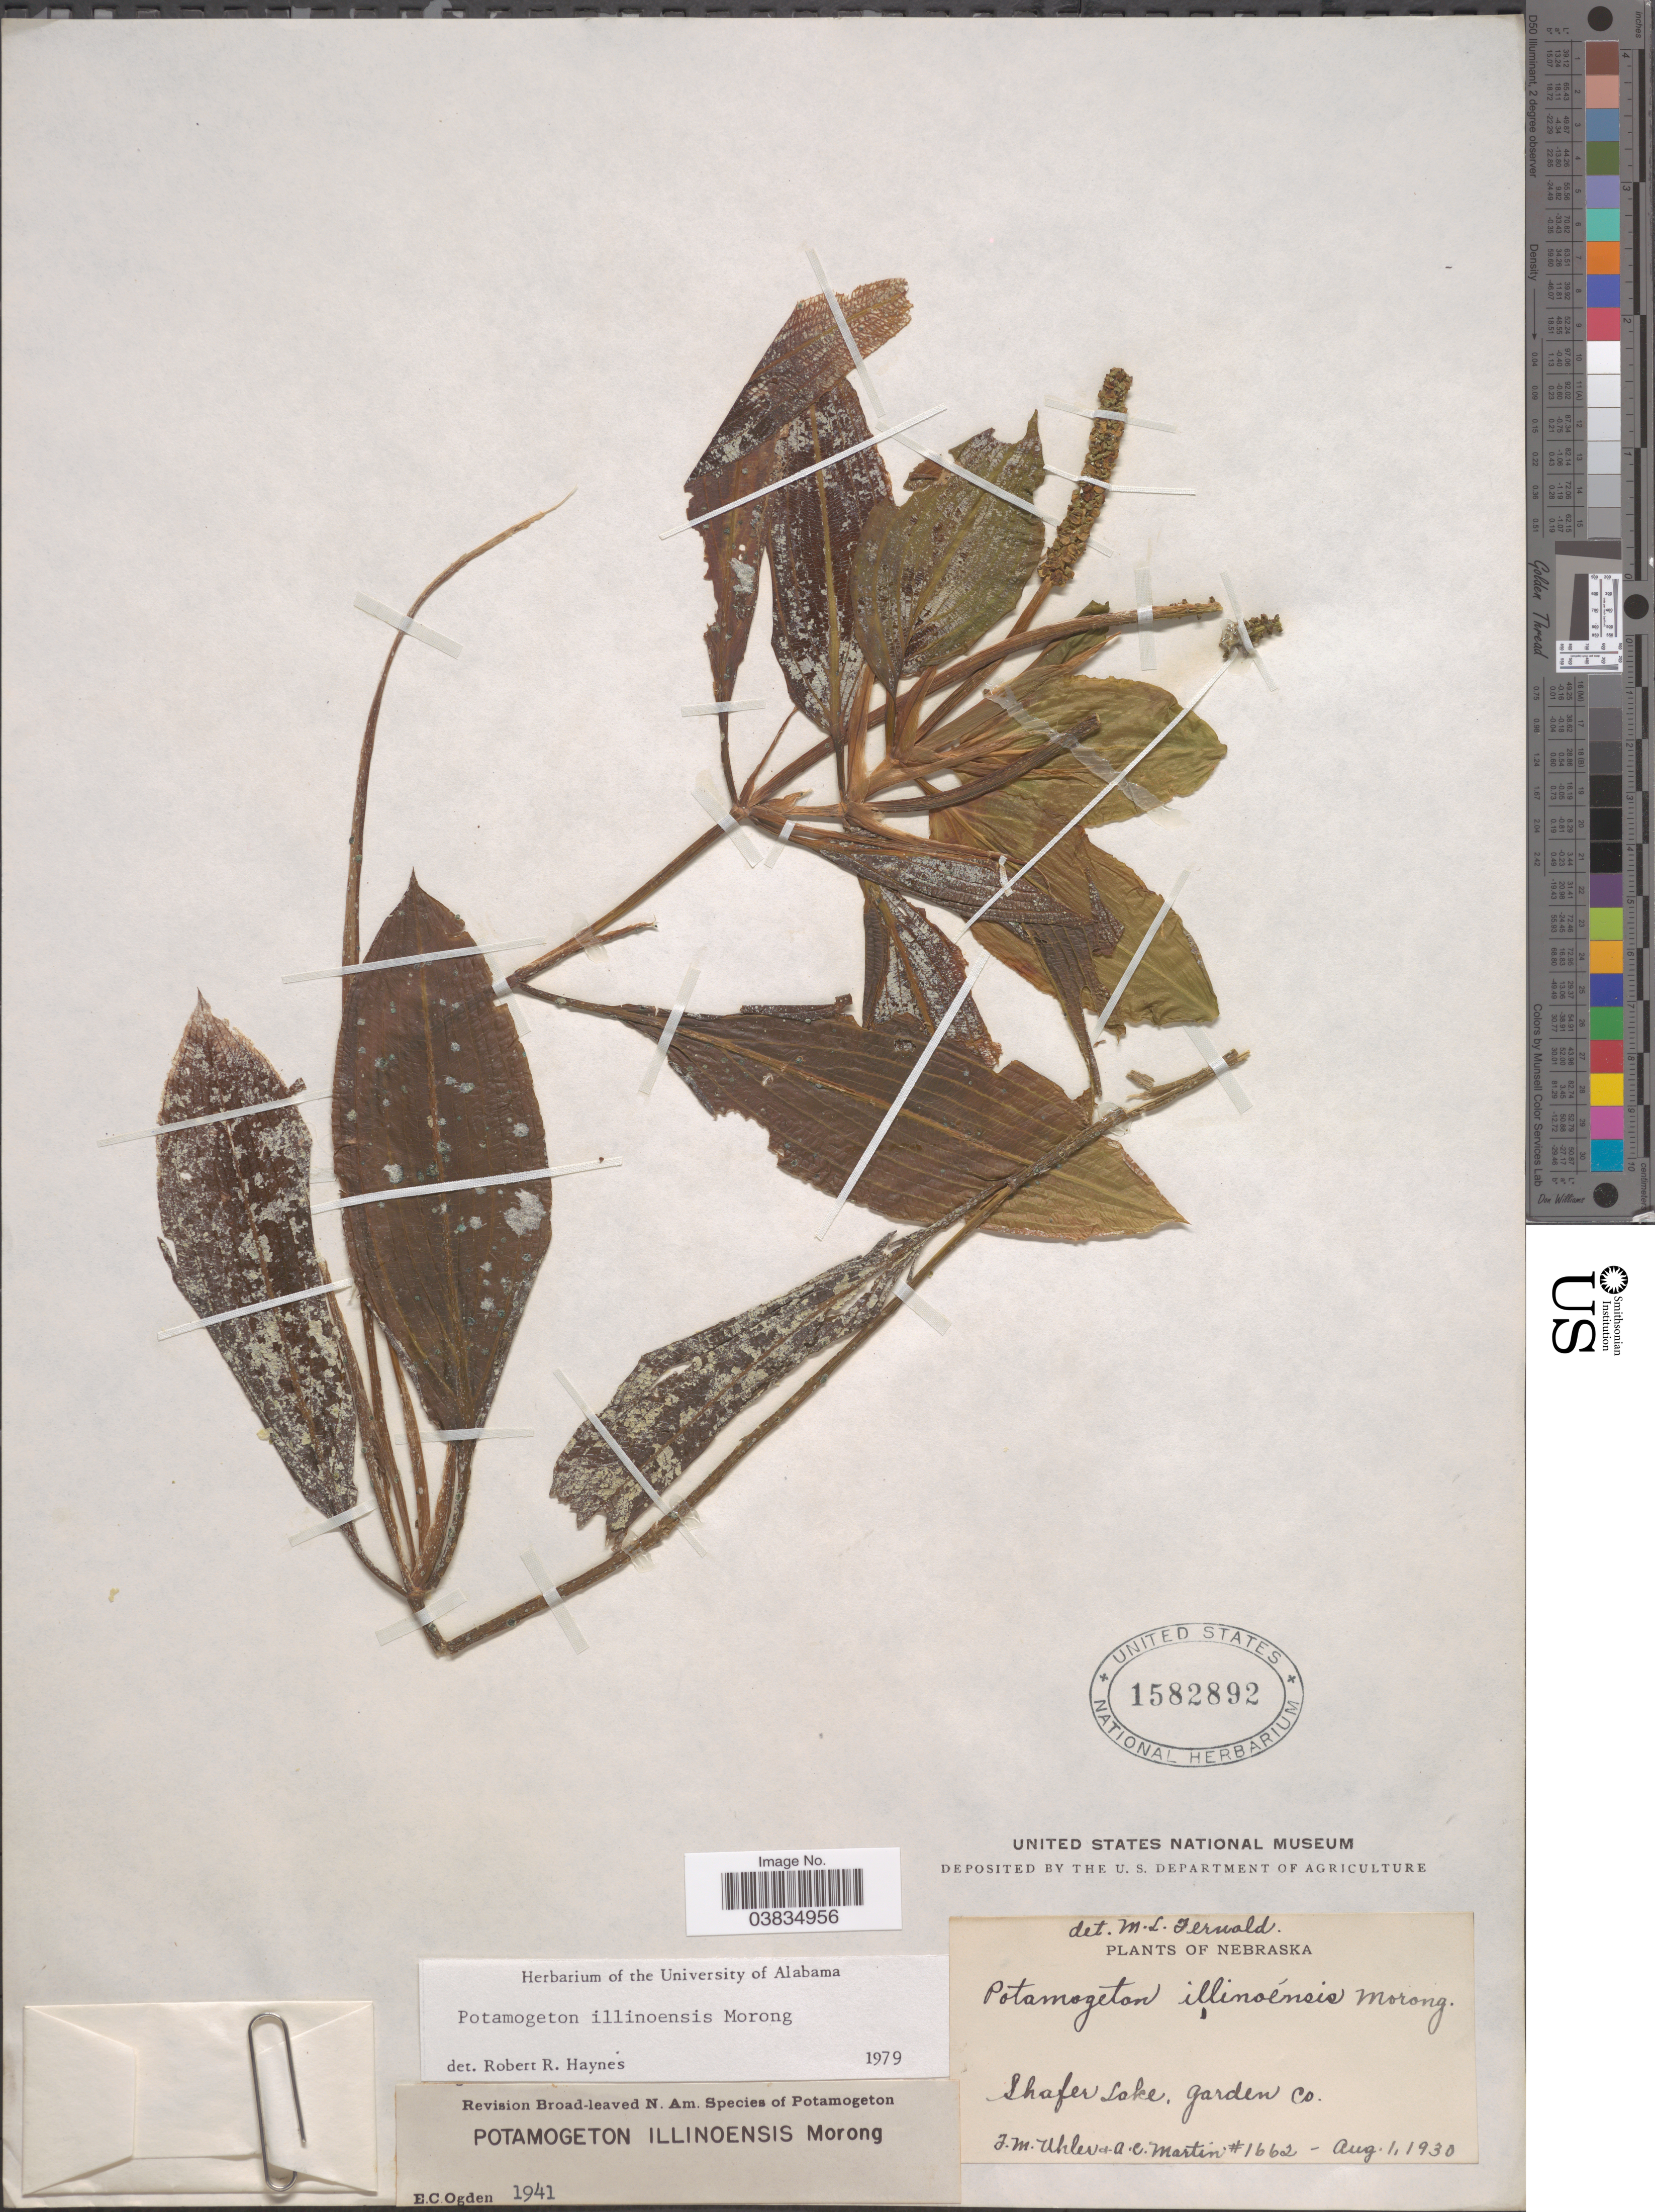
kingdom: Plantae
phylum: Tracheophyta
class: Liliopsida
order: Alismatales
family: Potamogetonaceae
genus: Potamogeton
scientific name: Potamogeton illinoensis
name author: Morong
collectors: F. M. Uhler & A. C. Martin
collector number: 1662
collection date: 1930-08-01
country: United States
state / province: Nebraska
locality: Shafer Lake, Garden Co.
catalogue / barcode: US 1582892